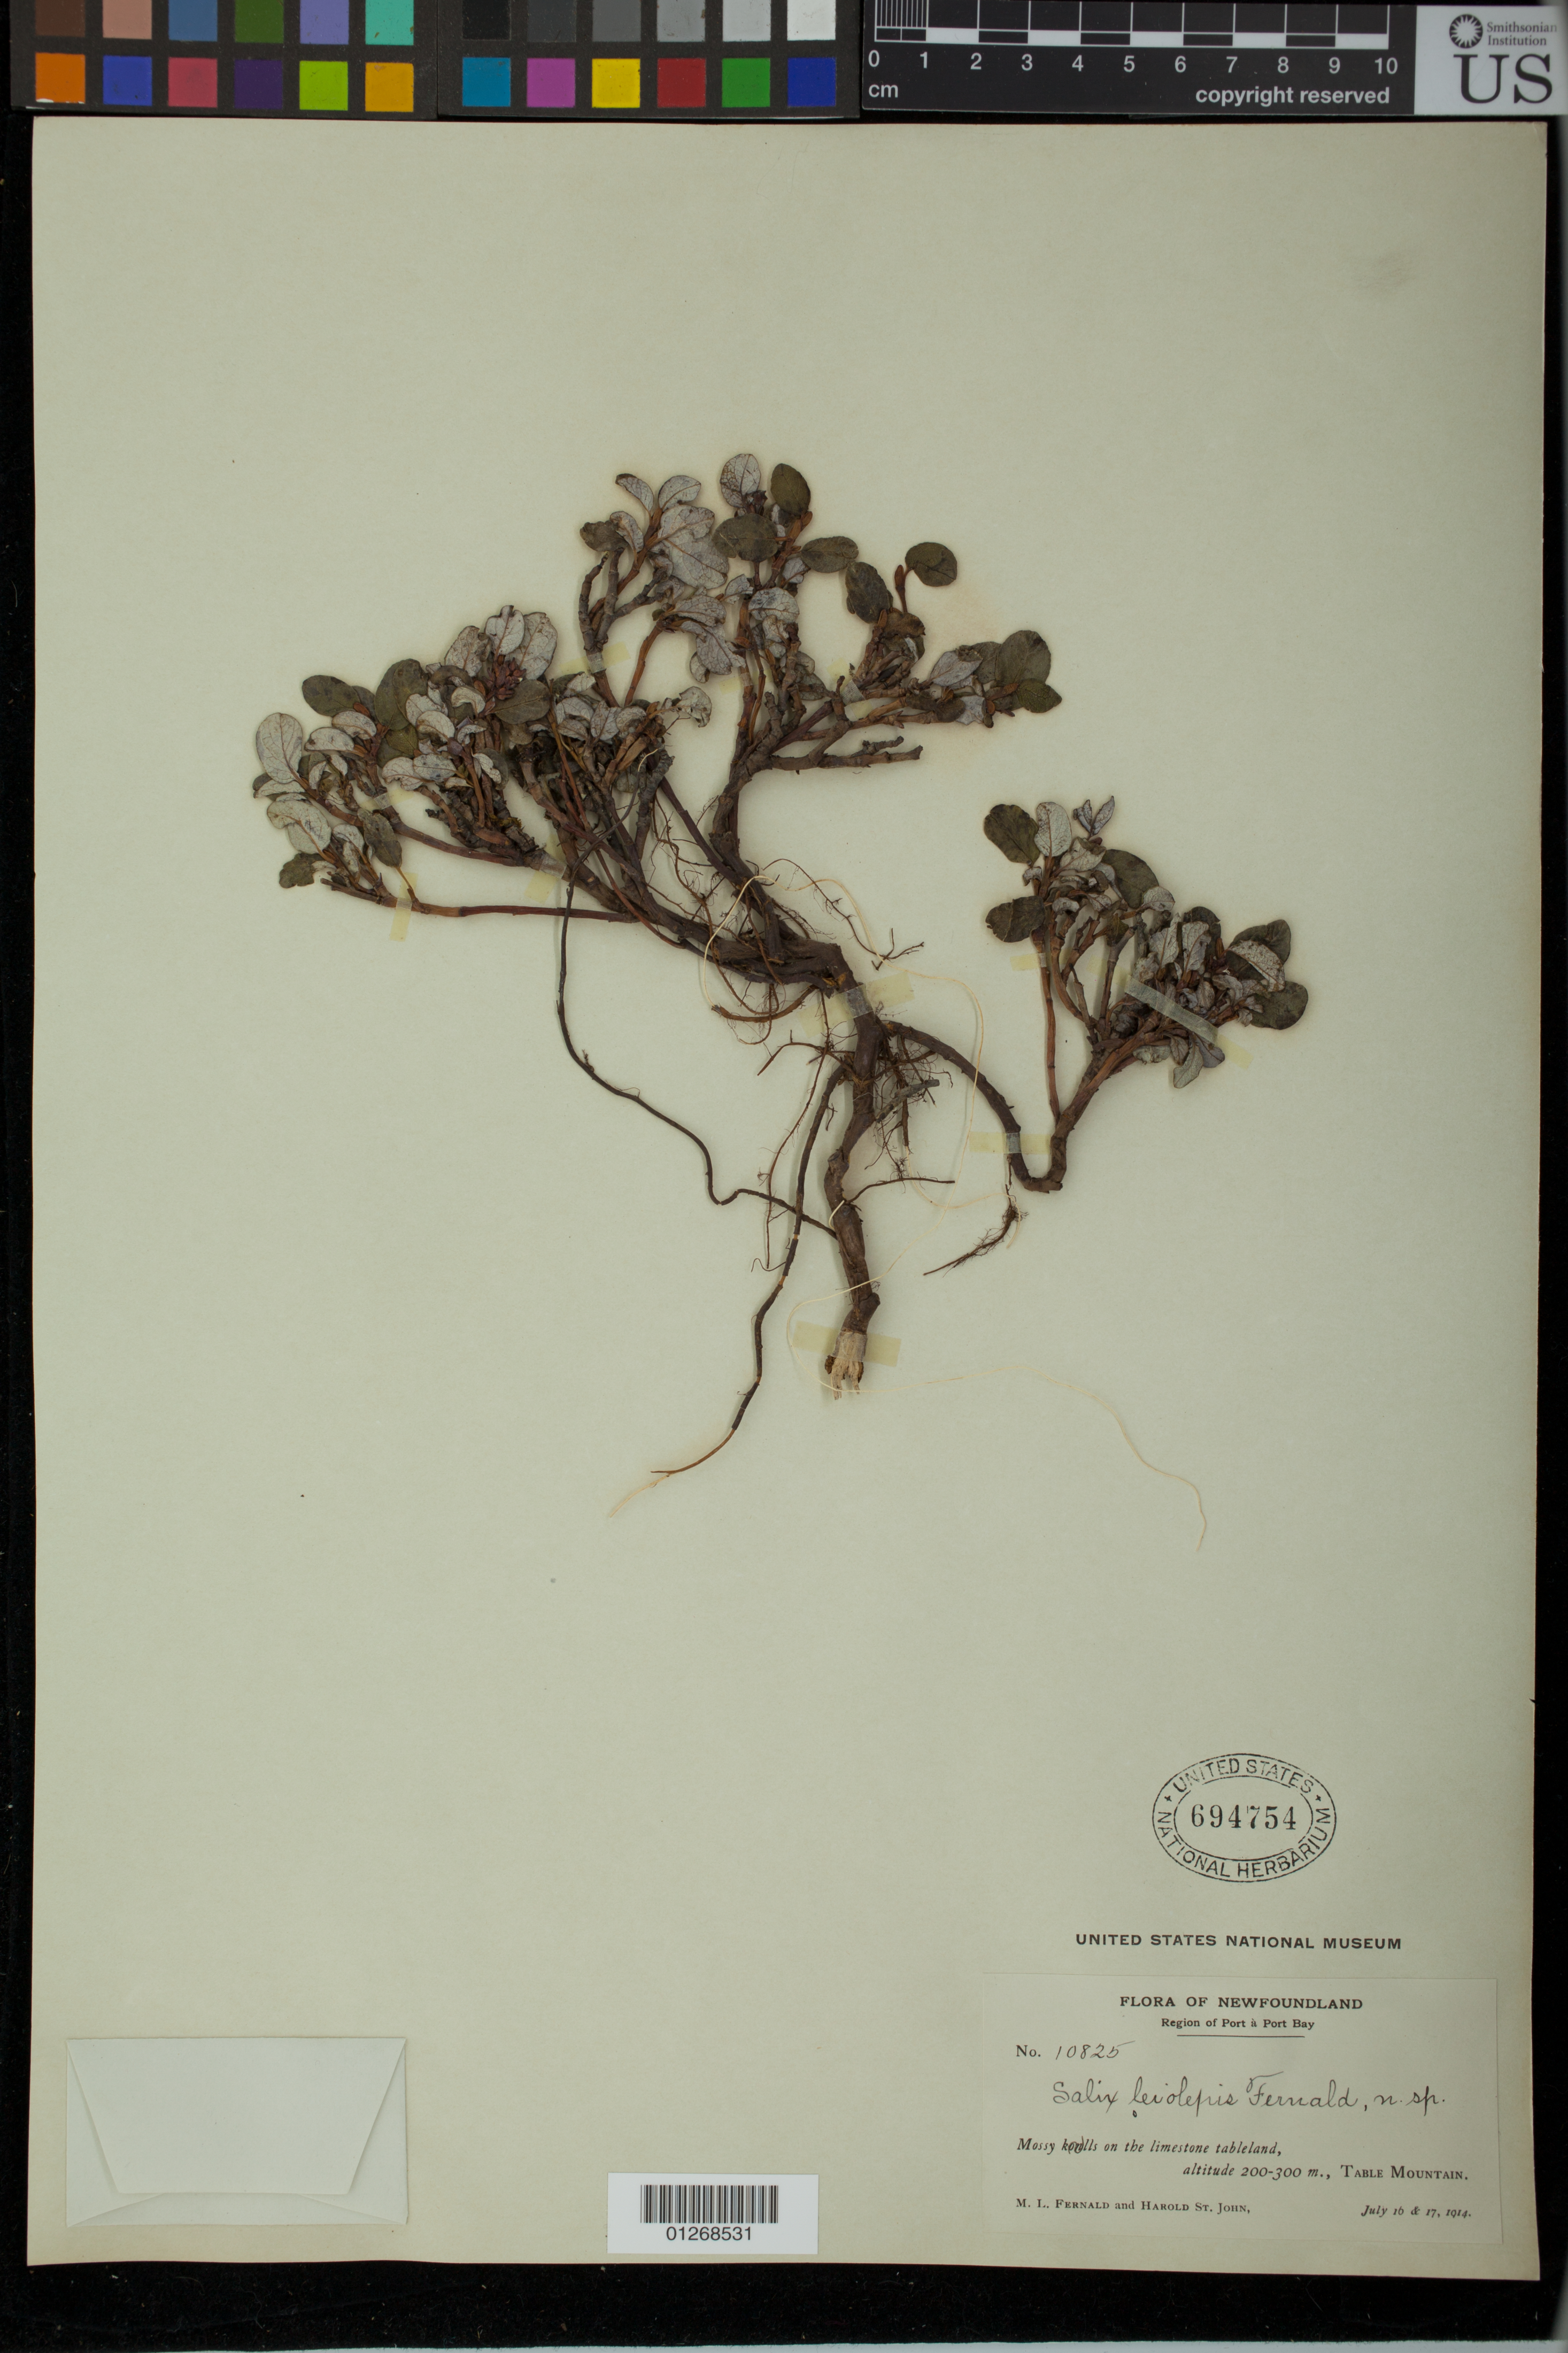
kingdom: Plantae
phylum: Tracheophyta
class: Magnoliopsida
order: Malpighiales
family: Salicaceae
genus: Salix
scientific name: Salix leiolepis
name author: Fernald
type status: Isotype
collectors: M. L. Fernald & H. St. John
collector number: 10825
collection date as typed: July 16 & 17, 1914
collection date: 1914-07-16,1914-07-17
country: Canada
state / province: Newfoundland and Labrador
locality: Region of Port à Port Bay. Table Mountain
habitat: Moss knolls on the limestone tableland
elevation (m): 200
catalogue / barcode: US 694754